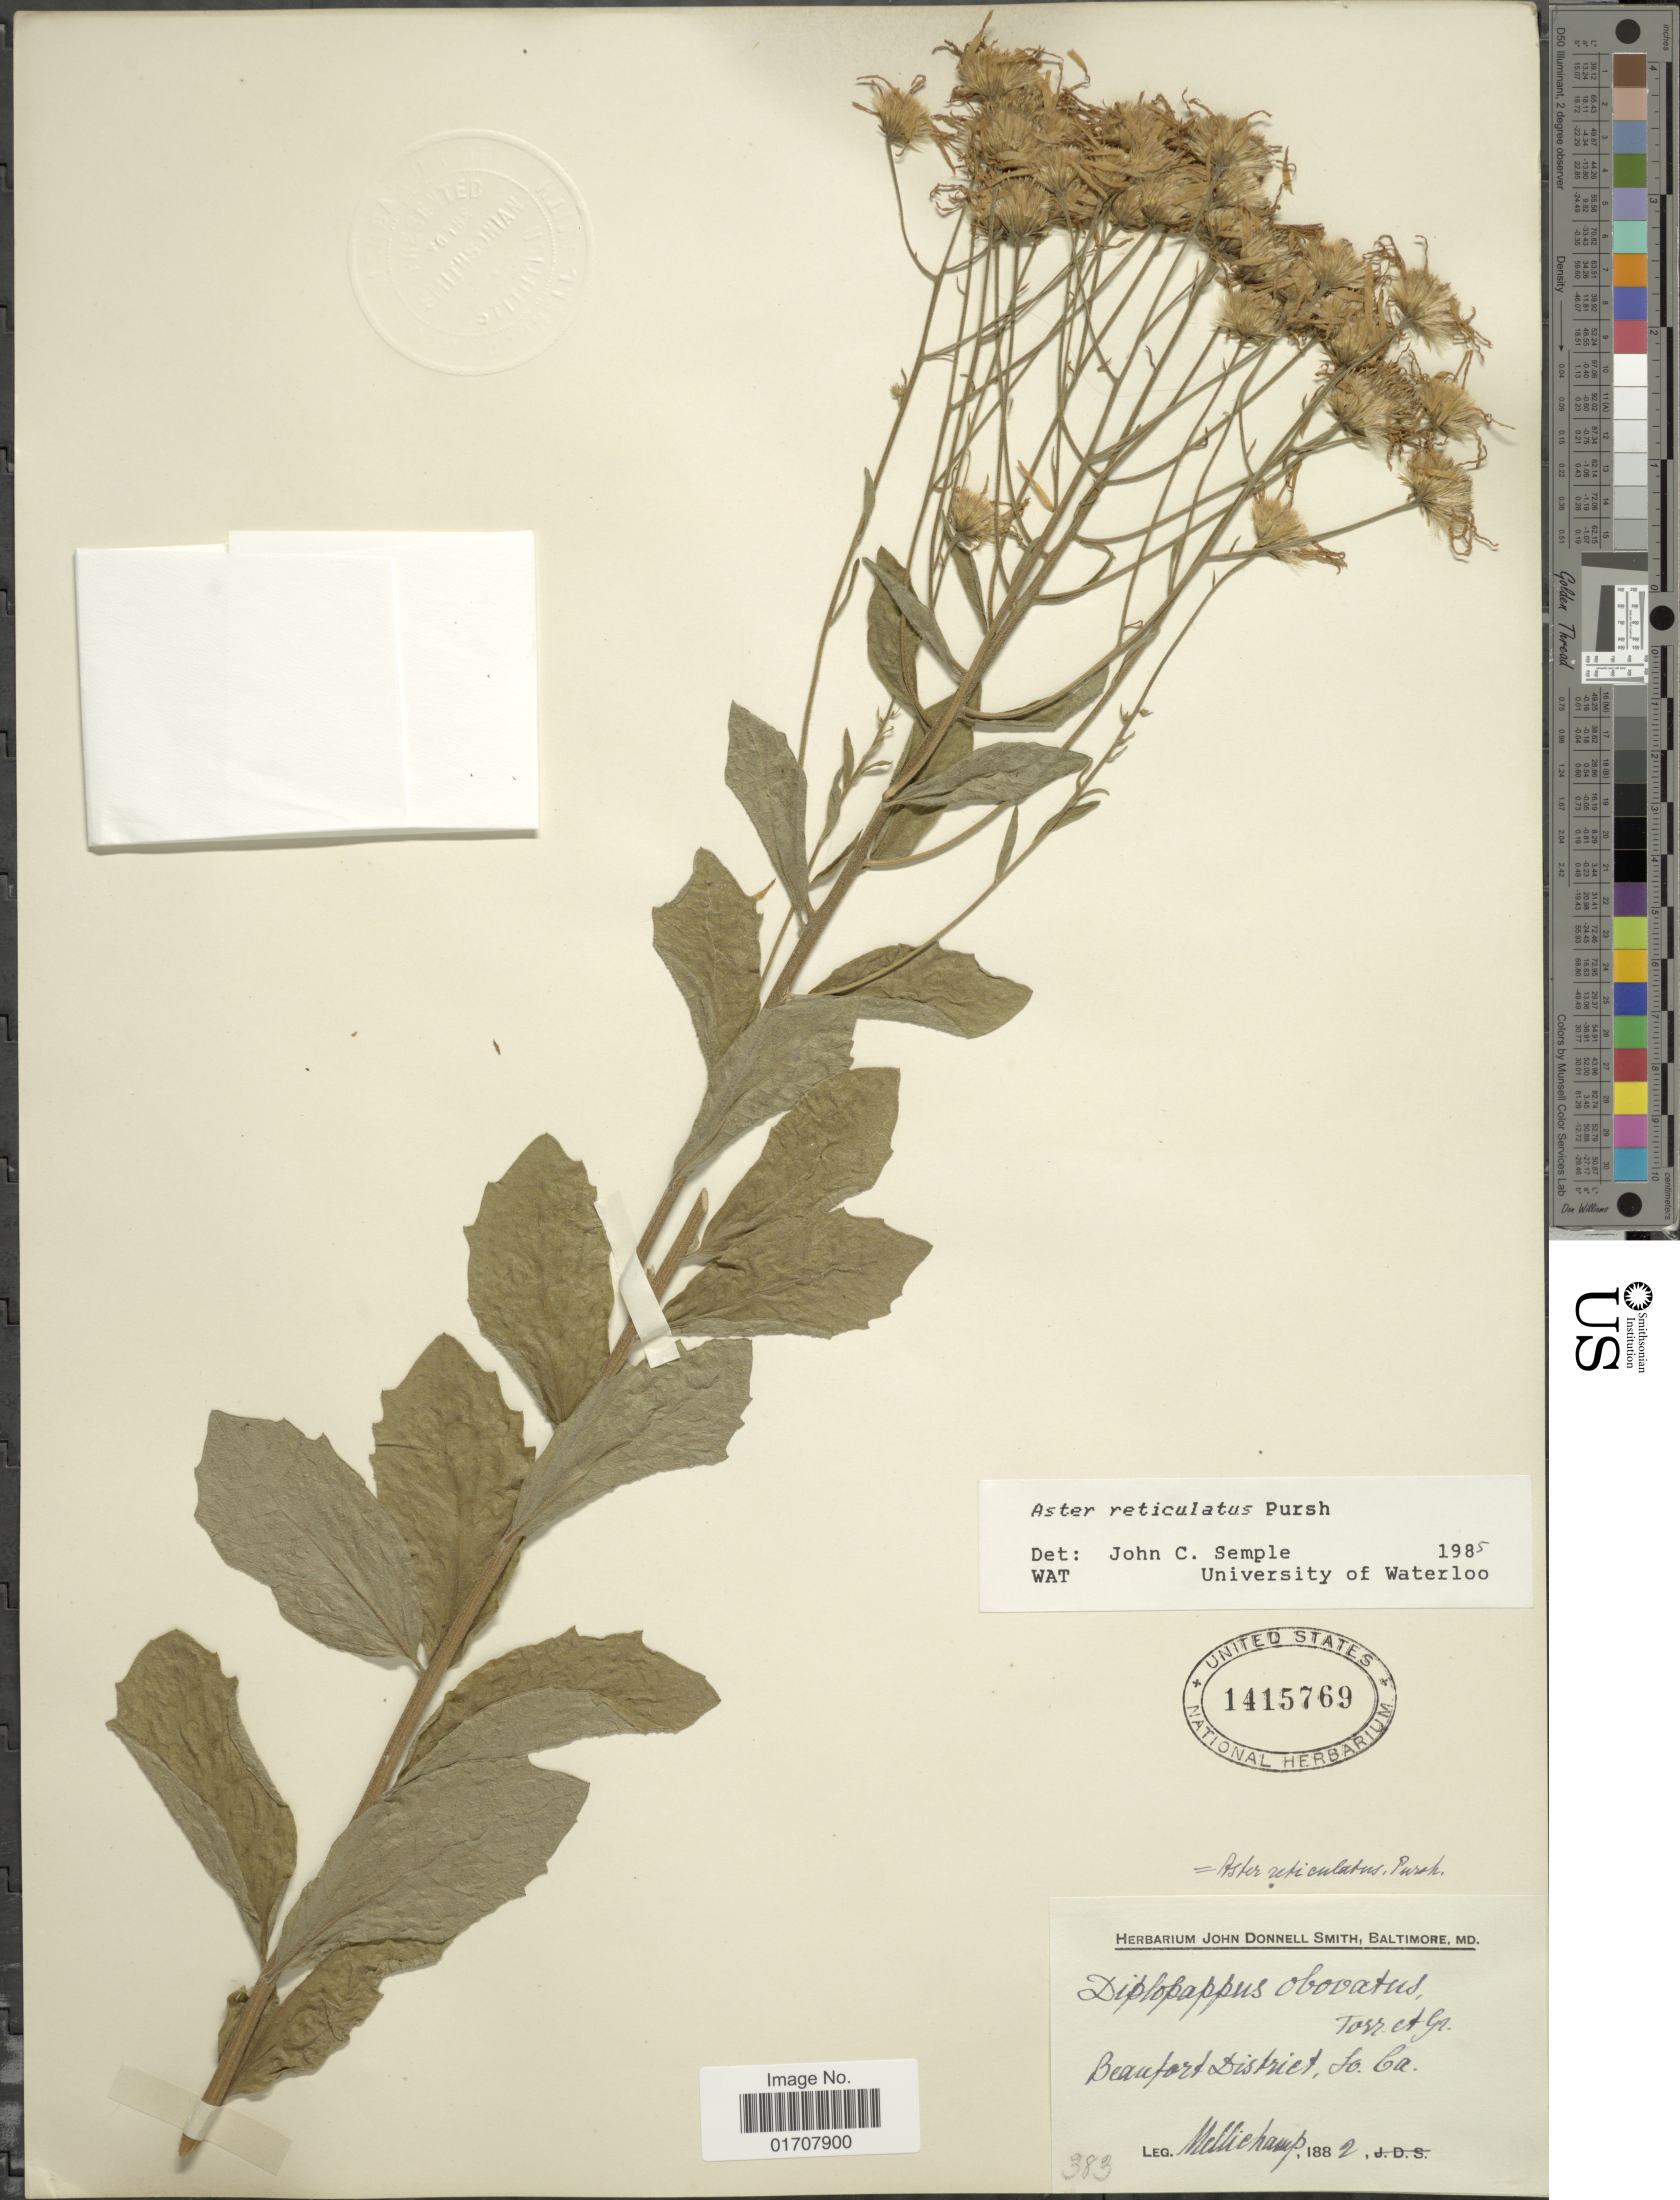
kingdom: Plantae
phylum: Tracheophyta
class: Magnoliopsida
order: Asterales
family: Asteraceae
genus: Oclemena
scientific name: Oclemena reticulata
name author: (Pursh) G.L. Nesom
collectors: -. Mellichamp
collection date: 1882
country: United States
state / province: South Carolina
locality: Beaufort District, So. Ca.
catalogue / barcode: US 1415769